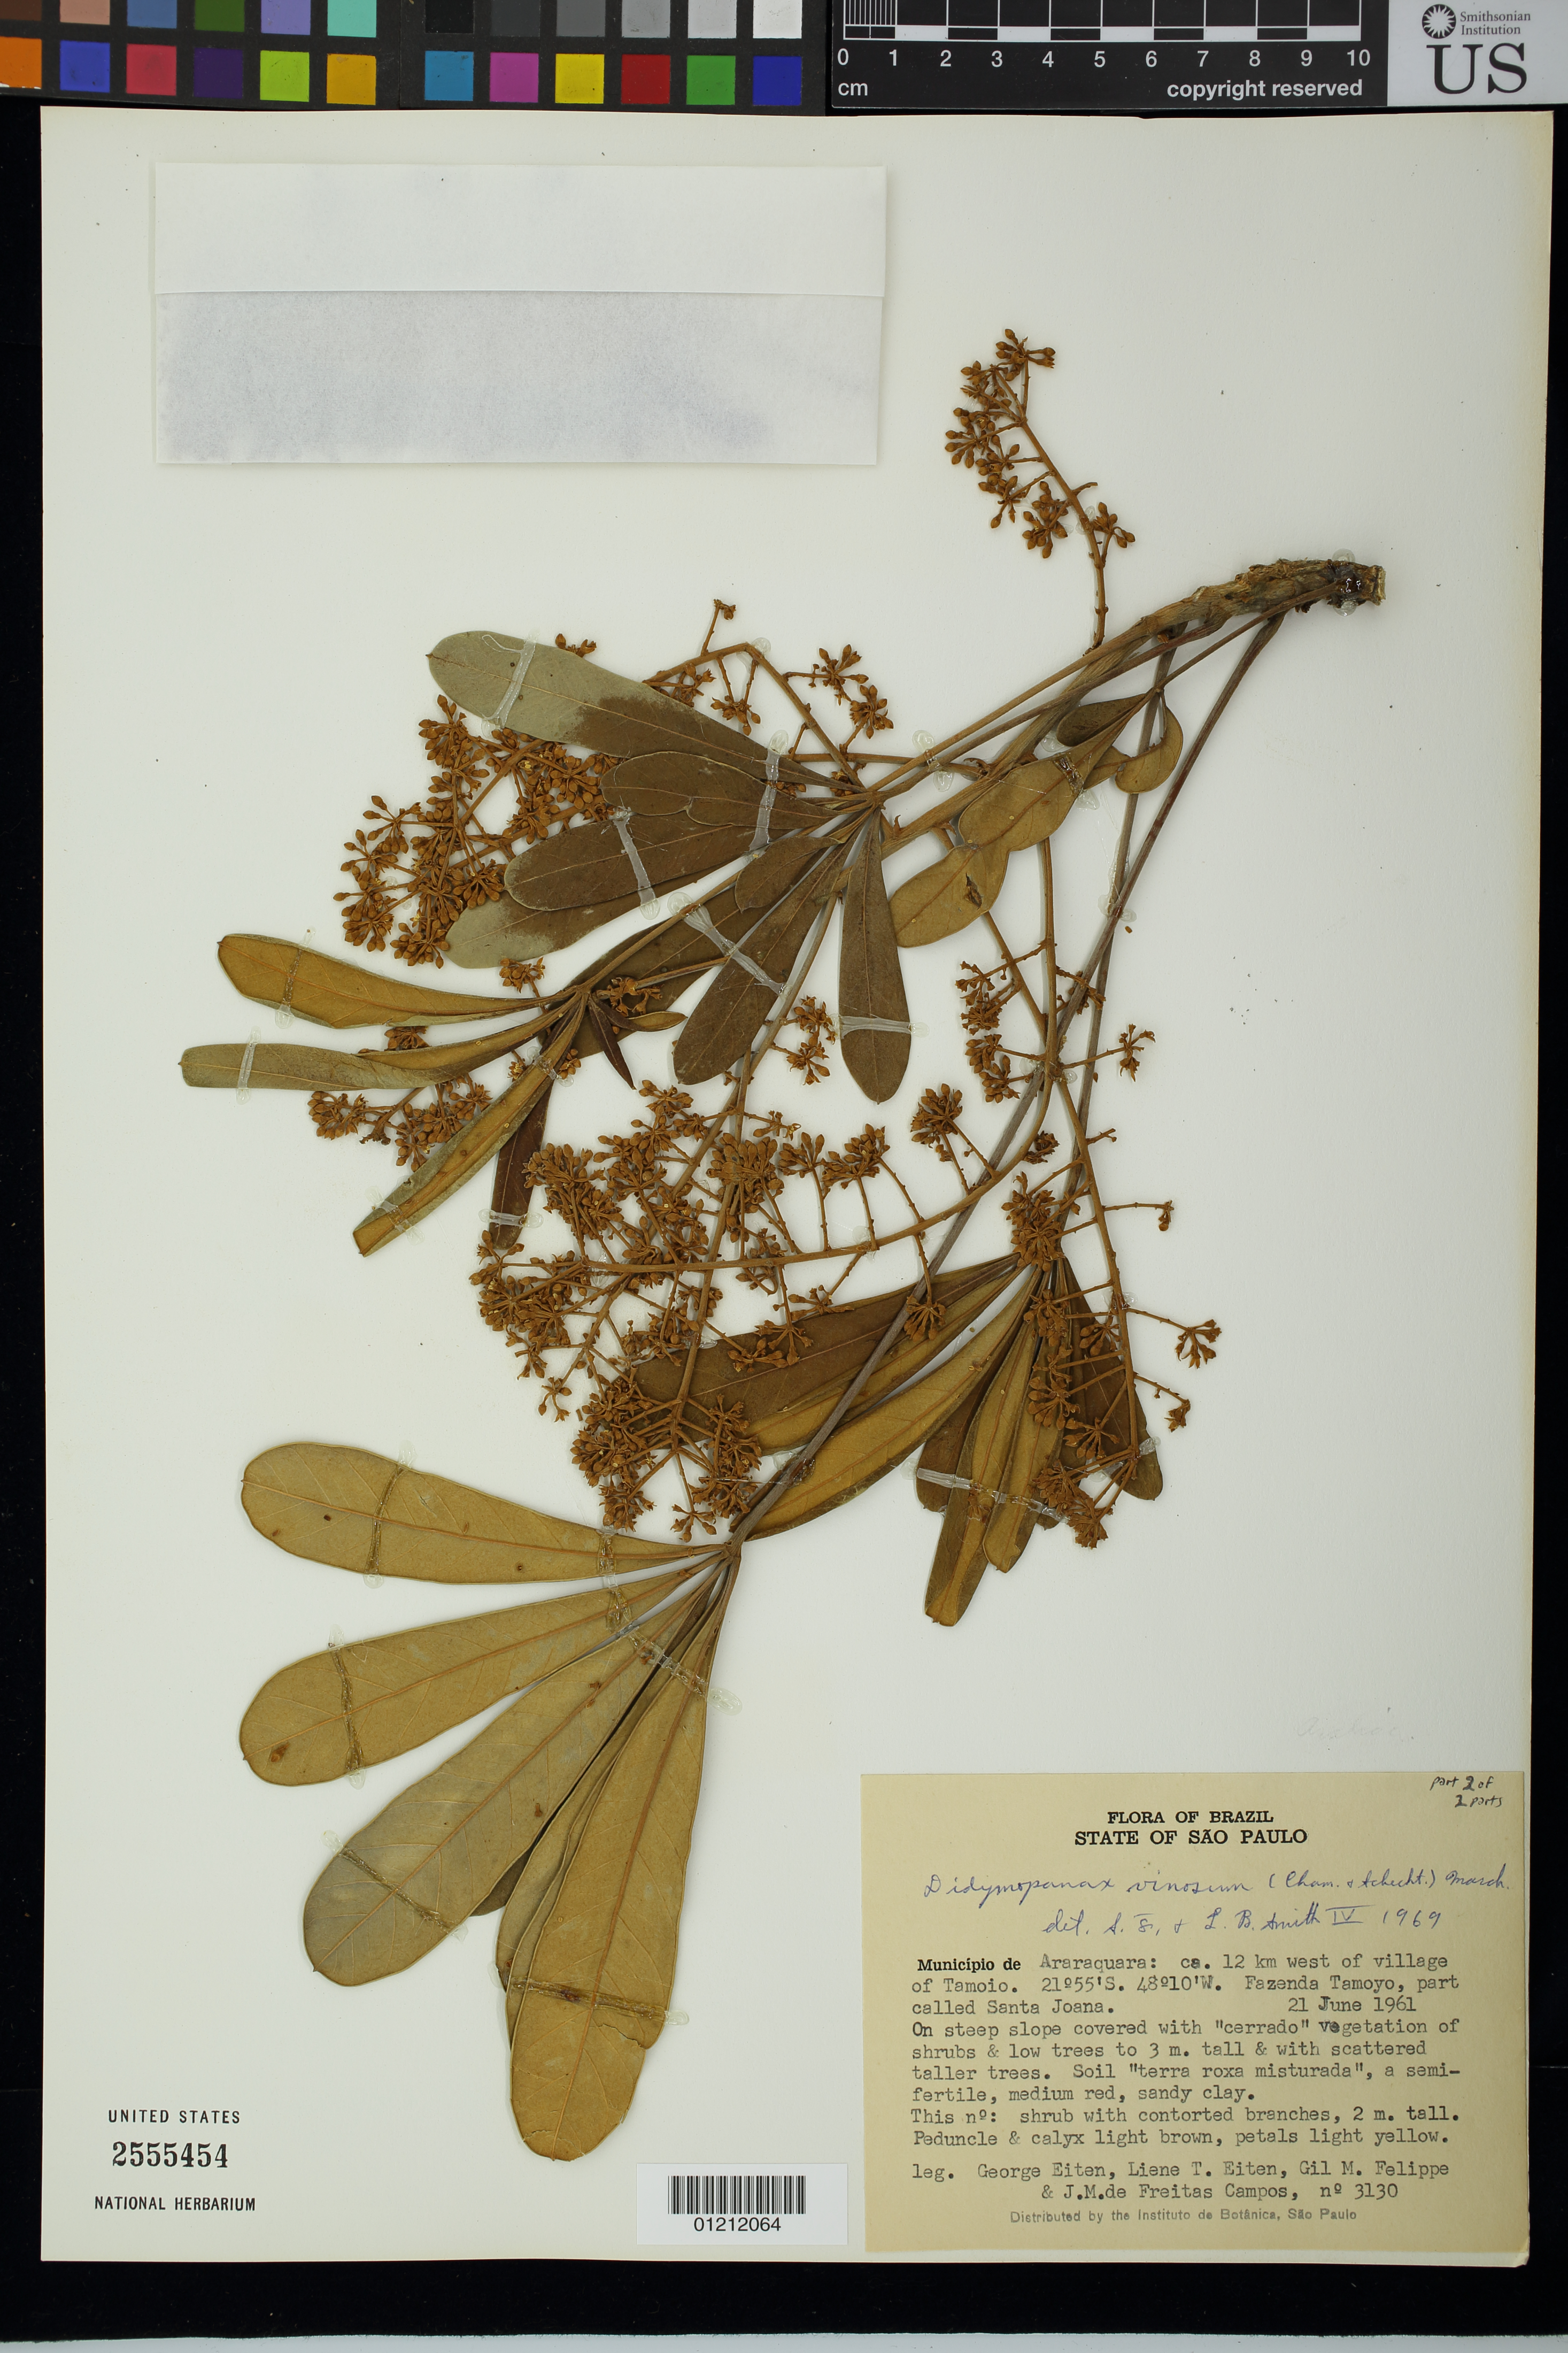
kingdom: Plantae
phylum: Tracheophyta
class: Magnoliopsida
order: Apiales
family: Araliaceae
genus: Schefflera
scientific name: Schefflera vinosa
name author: (Cham. & Schltdl.) Frodin & Fiaschi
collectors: G. Eiten, L. T. Eiten, G. M. Felippe & J. M. F. Campos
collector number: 3130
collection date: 1961-06-21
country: Brazil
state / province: São Paulo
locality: Araraquara: ca. 12 km W of village of Tamoio. Fazenda Tamoyo, part called Santa Joana. On steep slope.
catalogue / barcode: US 2555454